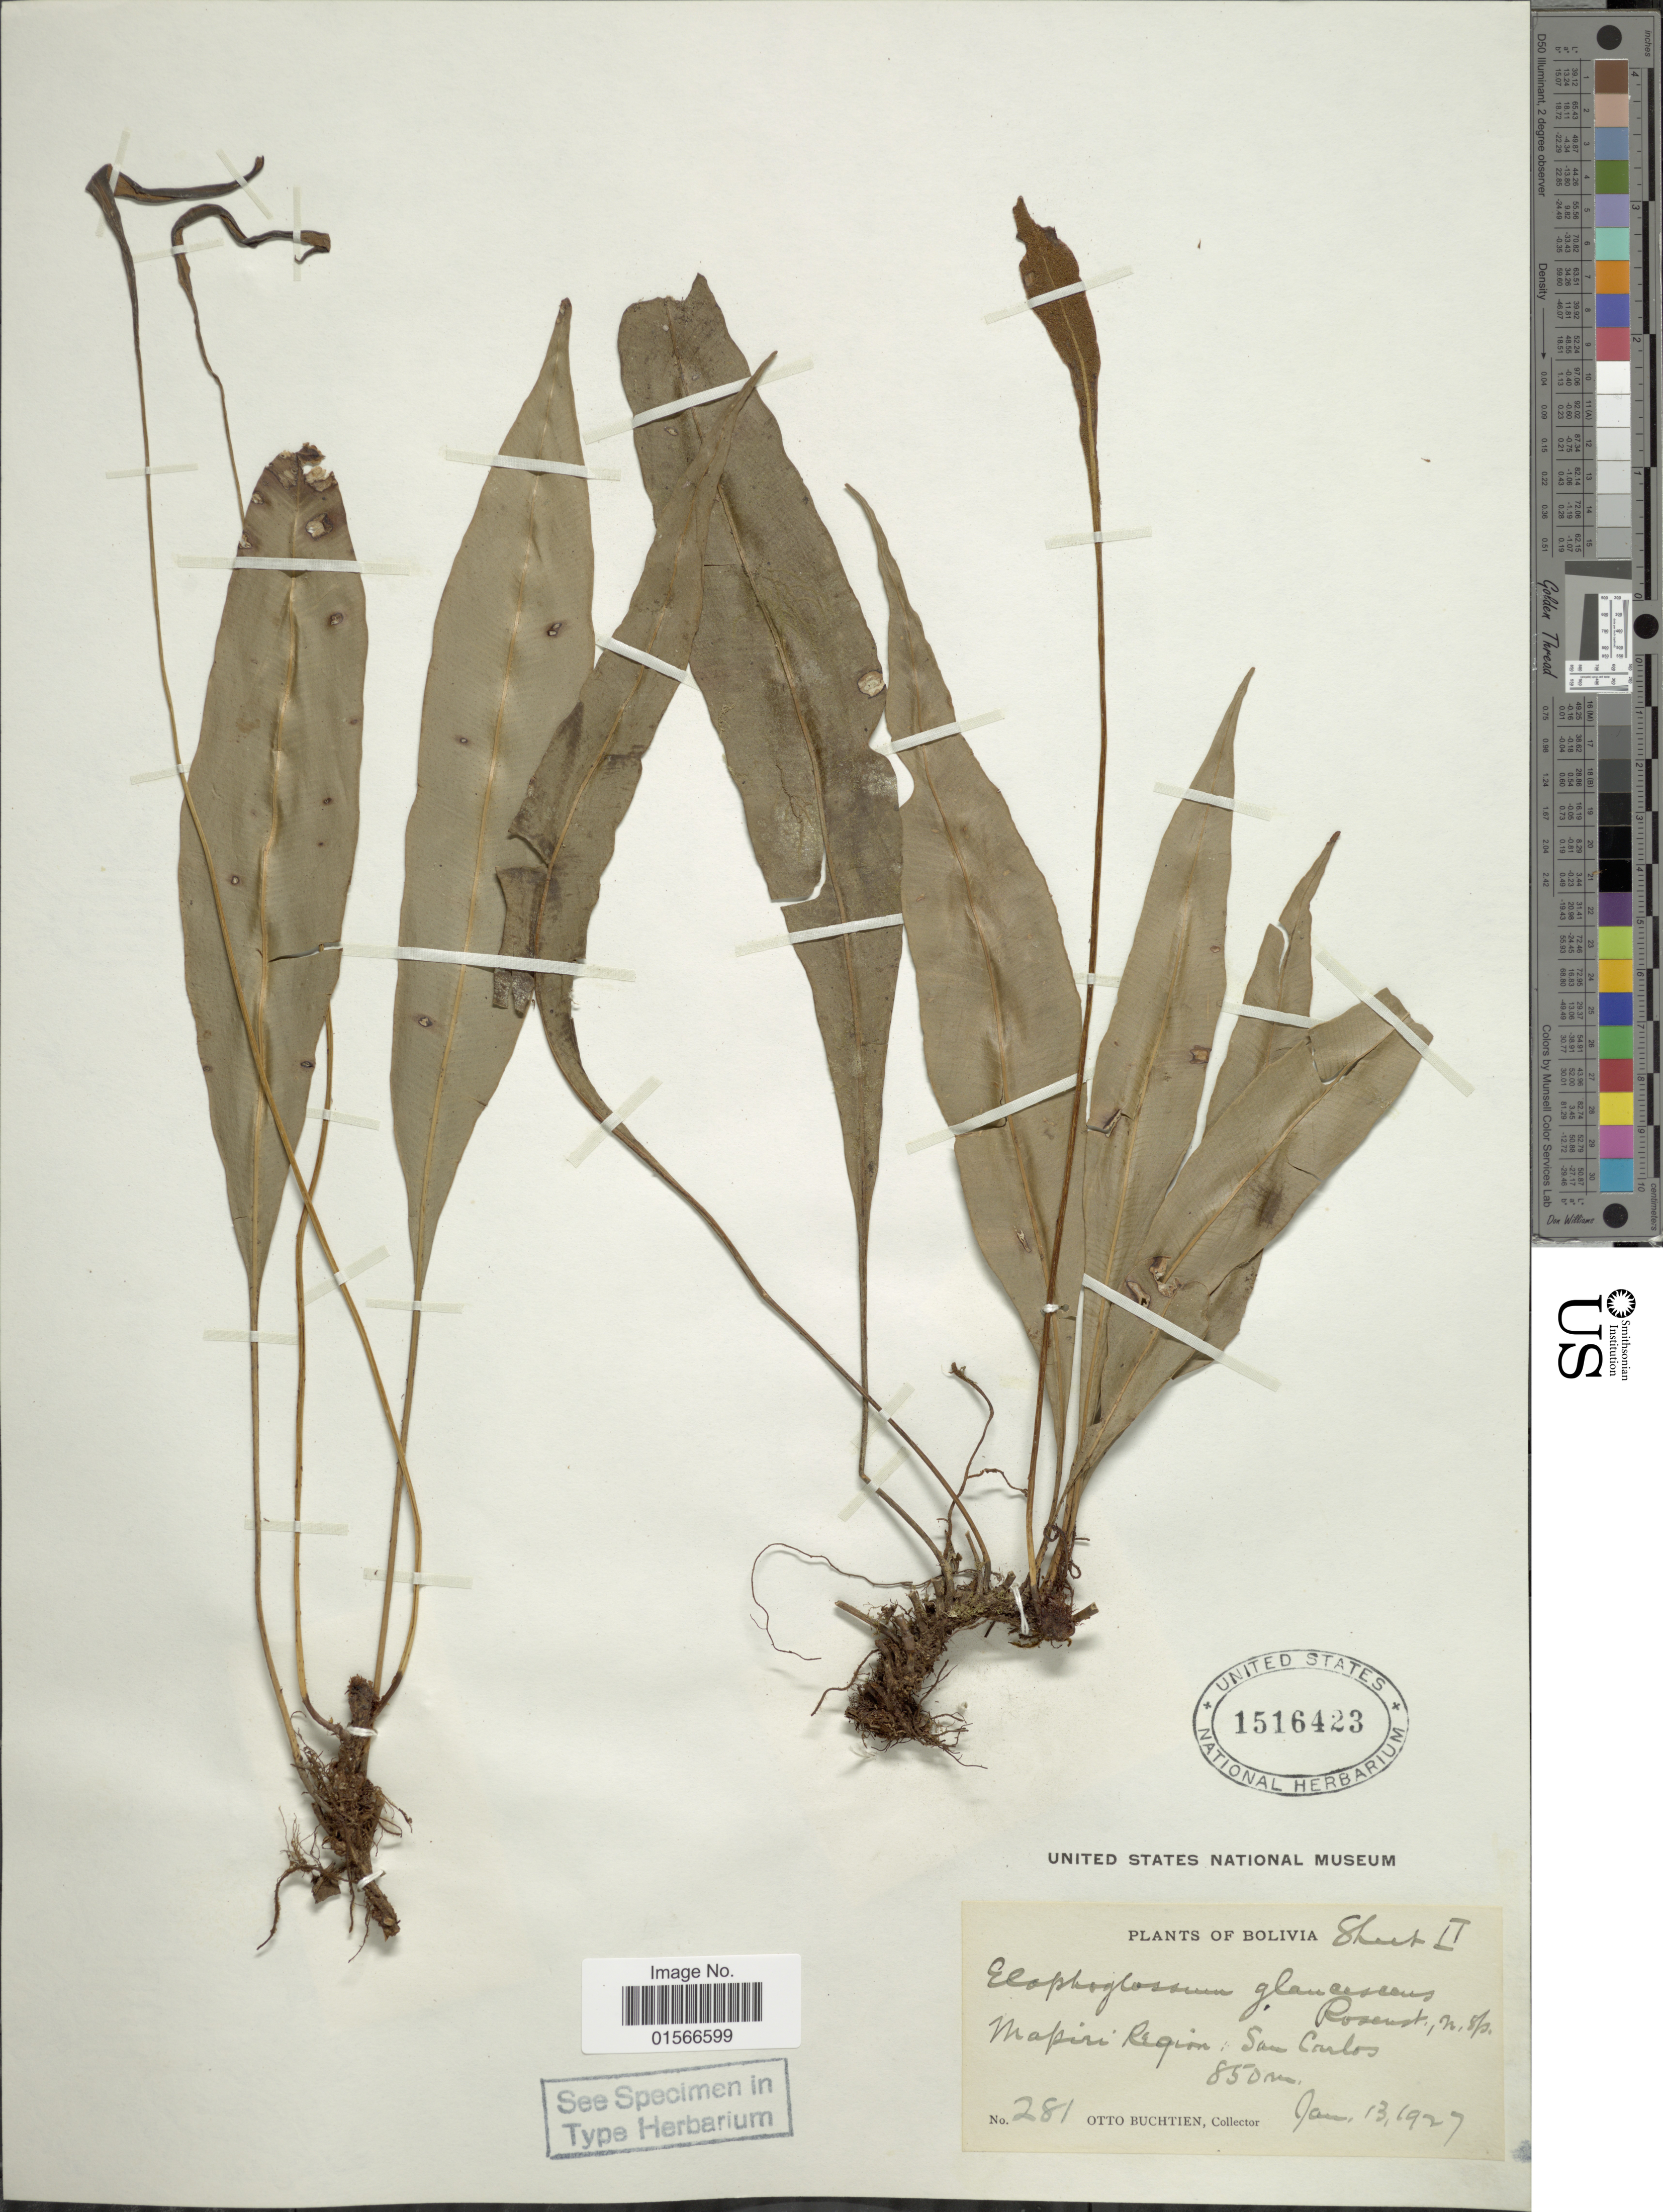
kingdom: Plantae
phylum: Tracheophyta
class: Polypodiopsida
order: Polypodiales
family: Dryopteridaceae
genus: Elaphoglossum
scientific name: Elaphoglossum glaucescens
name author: Rosenst.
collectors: O. Buchtien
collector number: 281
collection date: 1927-01-13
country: Bolivia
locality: Mapiri Region: San Carlos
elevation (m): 850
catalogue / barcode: US 1516423